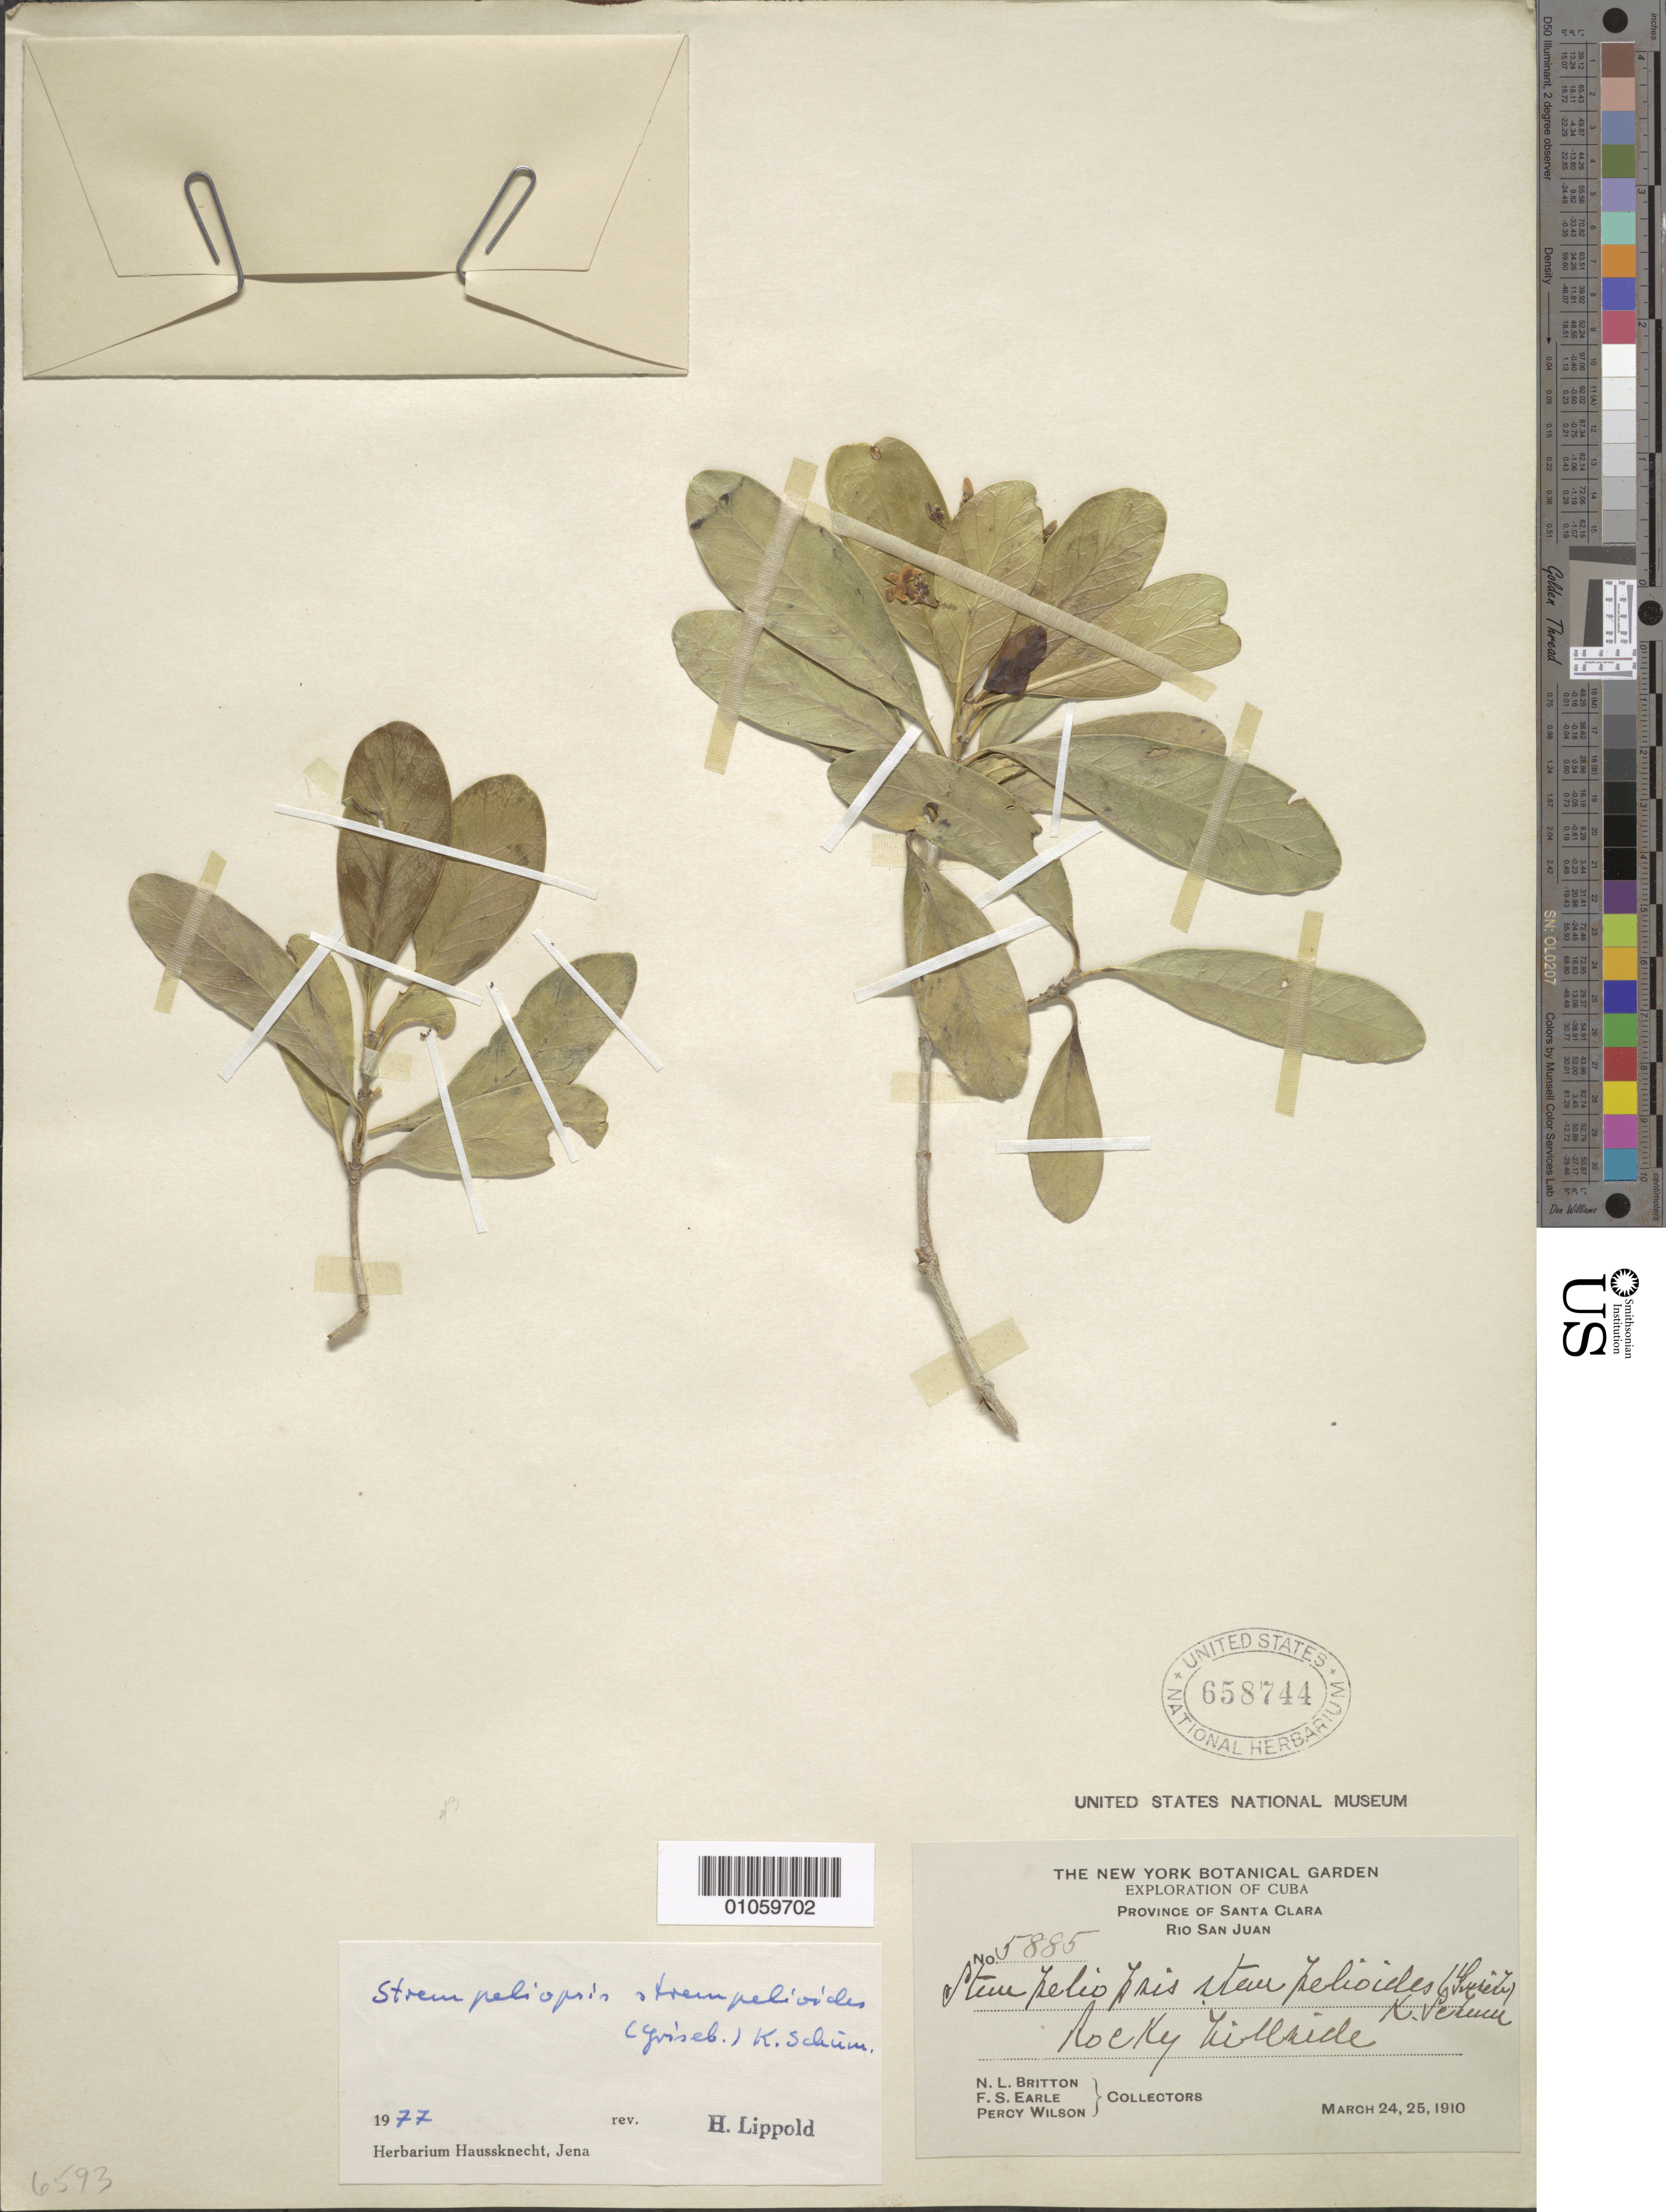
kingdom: Plantae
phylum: Tracheophyta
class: Magnoliopsida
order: Gentianales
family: Apocynaceae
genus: Strempeliopsis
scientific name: Strempeliopsis strempelioides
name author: (Griseb.) Benth.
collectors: N. Britton, F. S. Earle & P. Wilson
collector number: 5885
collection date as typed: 24 Mar 1910 to 25 Mar 1910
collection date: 1910-03-24/1910-03-25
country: Cuba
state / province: Villa Clara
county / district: Santa Clara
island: Cuba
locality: Hillside; Rio San Juan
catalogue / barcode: US 658744